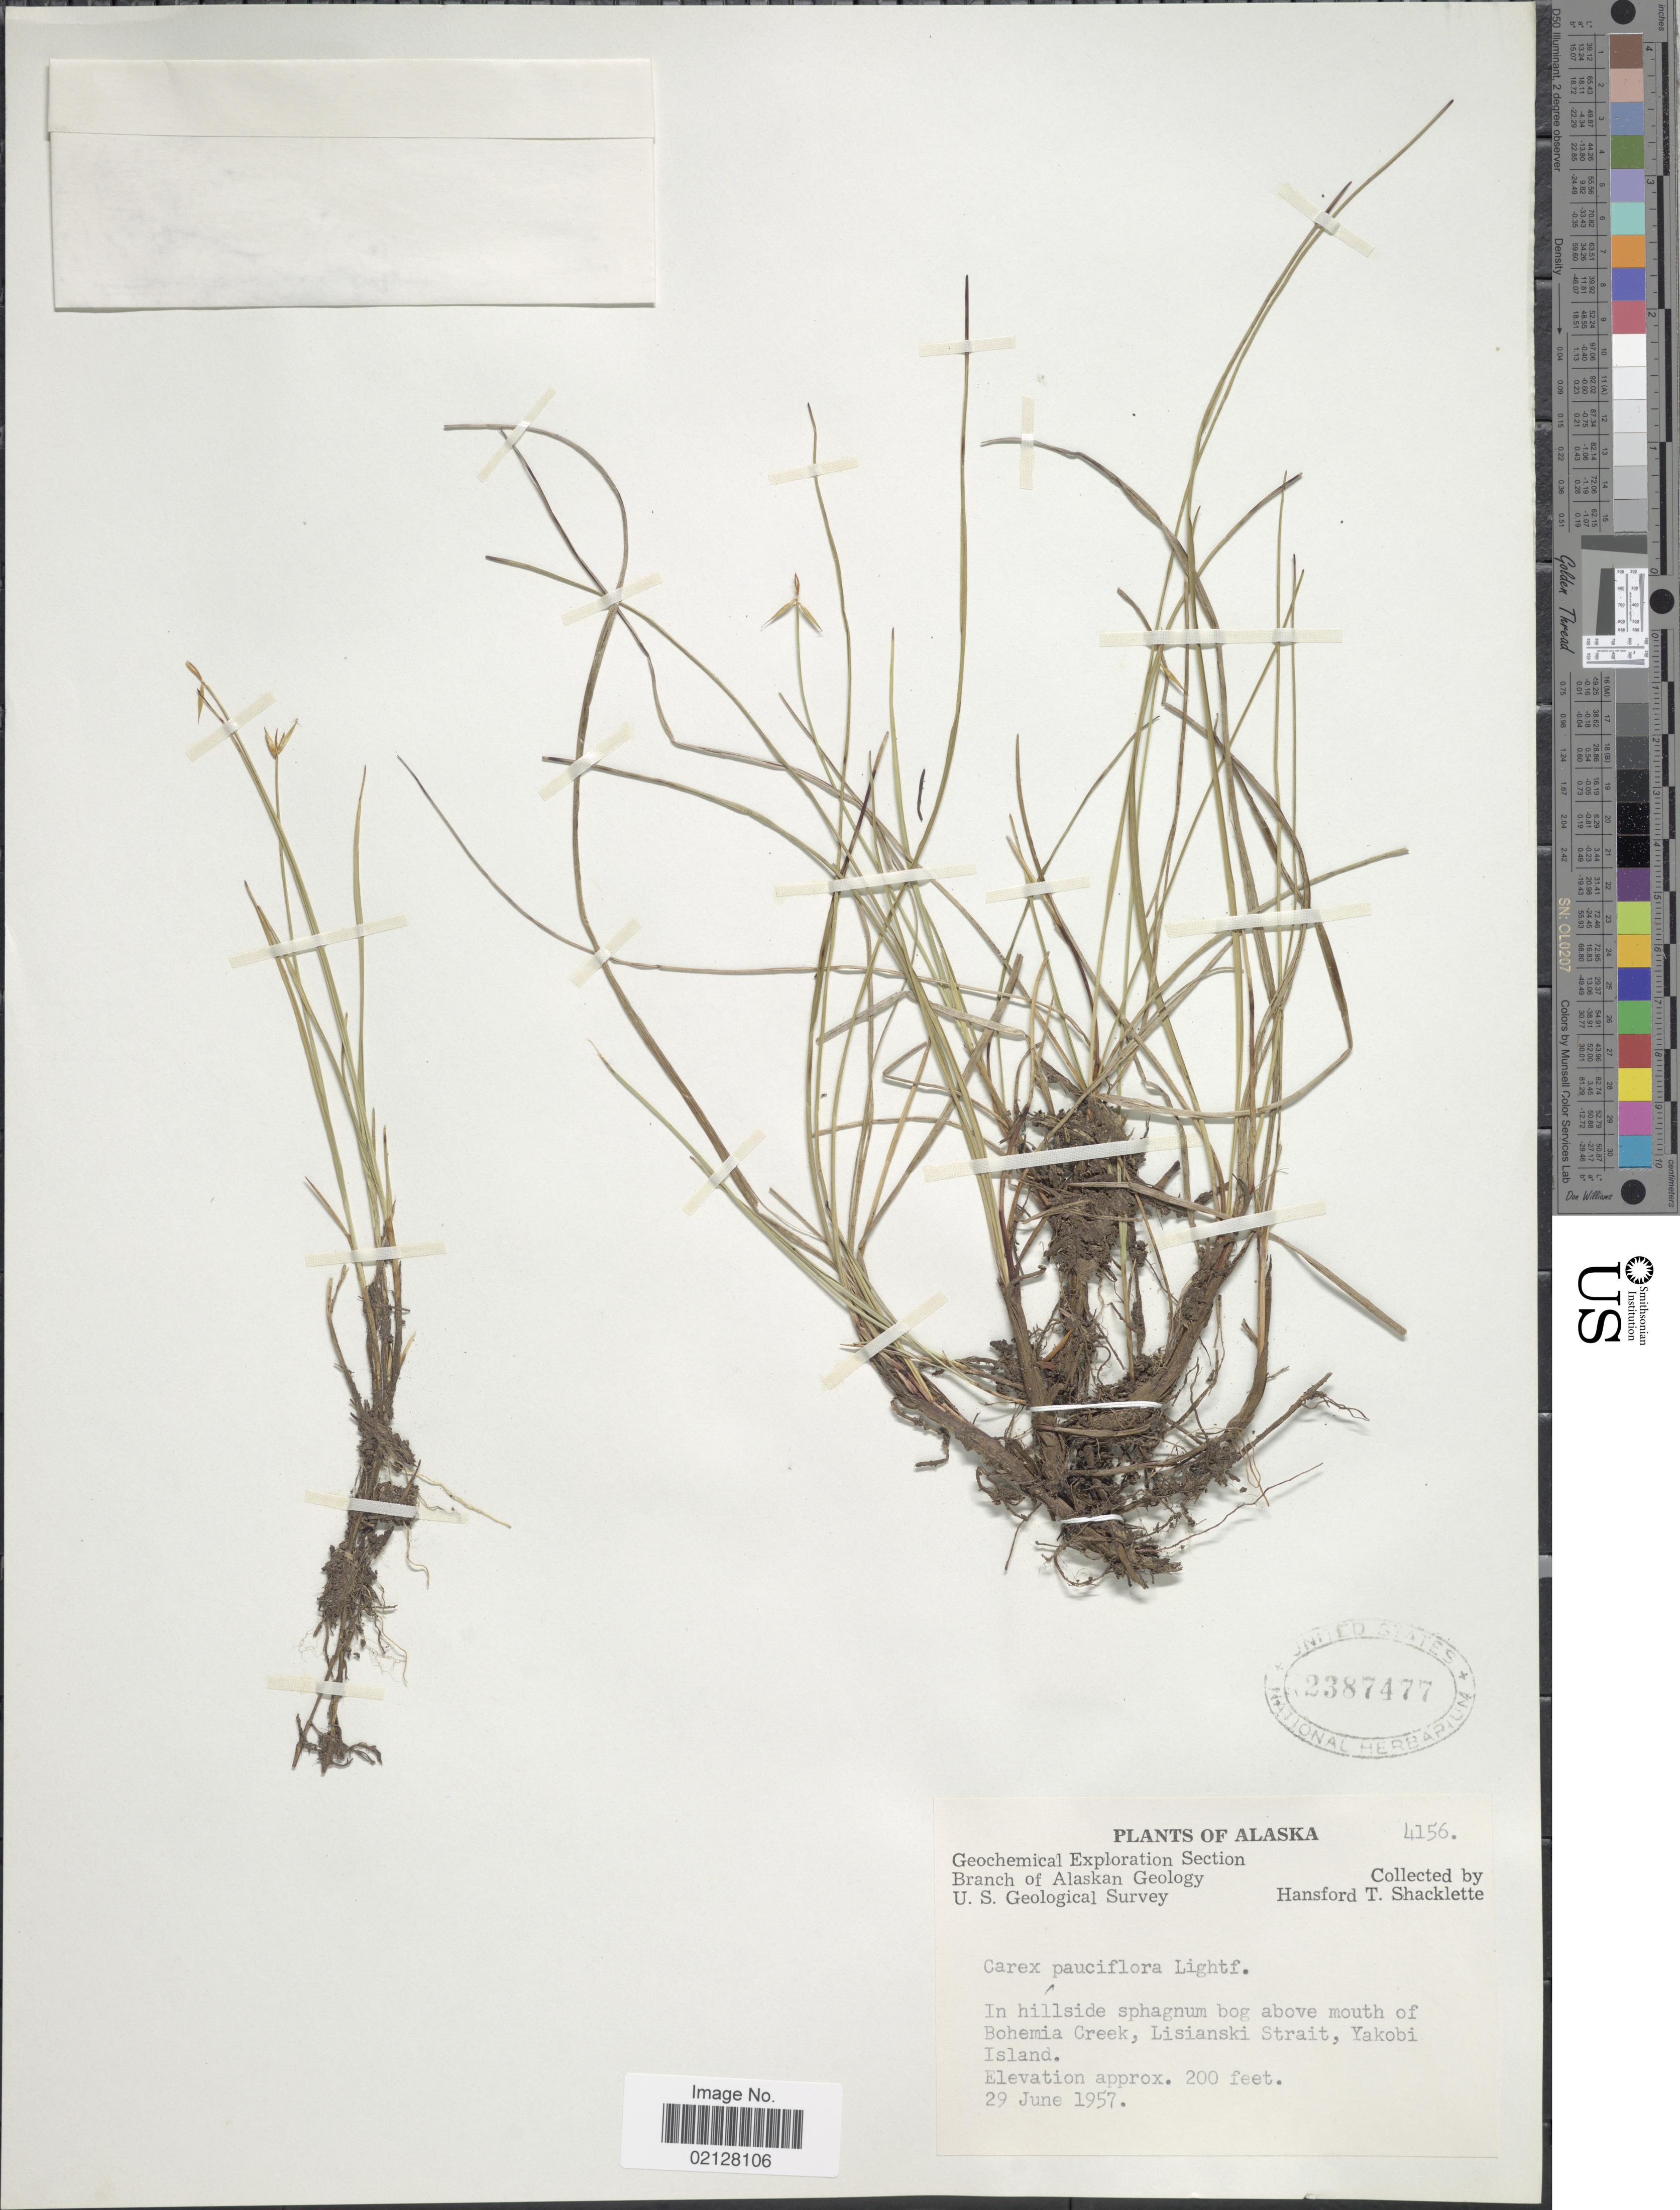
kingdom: Plantae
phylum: Tracheophyta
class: Liliopsida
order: Poales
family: Cyperaceae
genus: Carex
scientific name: Carex pauciflora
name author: Lightf.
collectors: H. Shacklette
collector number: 4156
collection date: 1957-06-29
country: United States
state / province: Alaska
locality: Above mouth of Bohemia Creek, Lisianski Strait, Yakobi Island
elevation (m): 61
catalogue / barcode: US 2387477